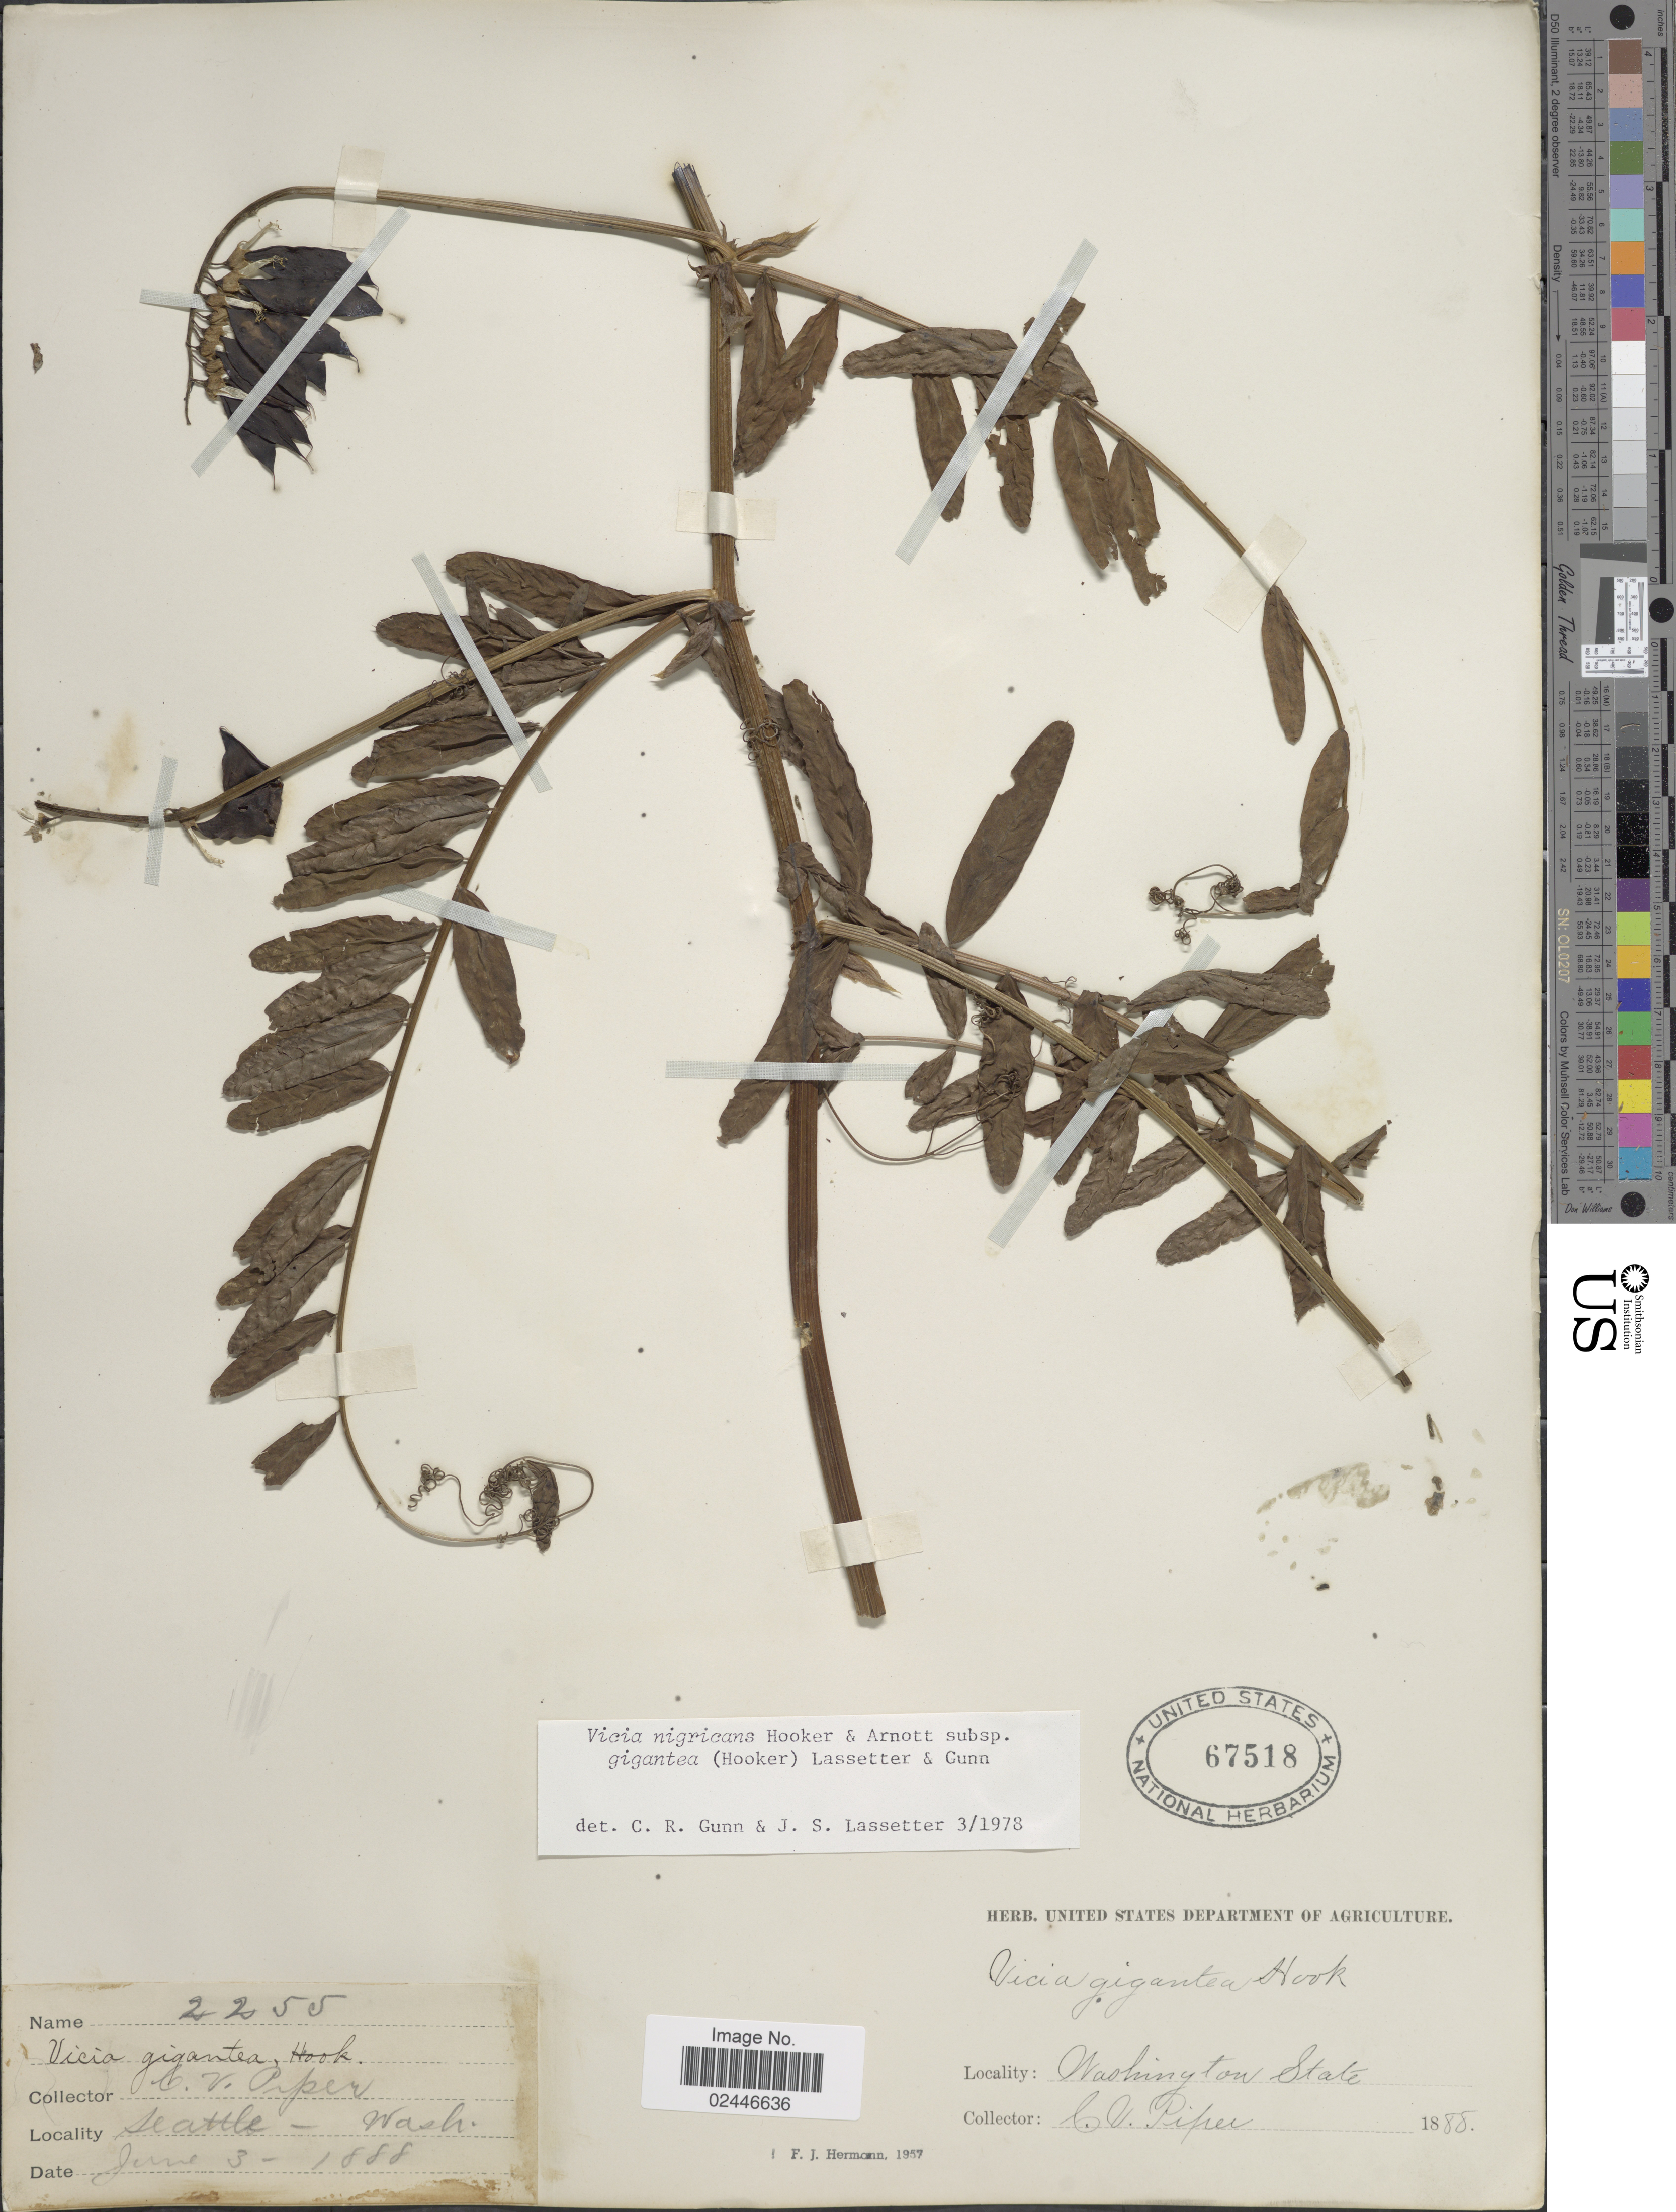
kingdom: Plantae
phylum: Tracheophyta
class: Magnoliopsida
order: Fabales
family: Fabaceae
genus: Vicia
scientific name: Vicia nigricans subsp. gigantea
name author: Hook. & Arn.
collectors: C. V. Piper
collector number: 2255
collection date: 1888-06-03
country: United States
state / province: Washington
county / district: King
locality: Seattle, Wash.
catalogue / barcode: US 67518